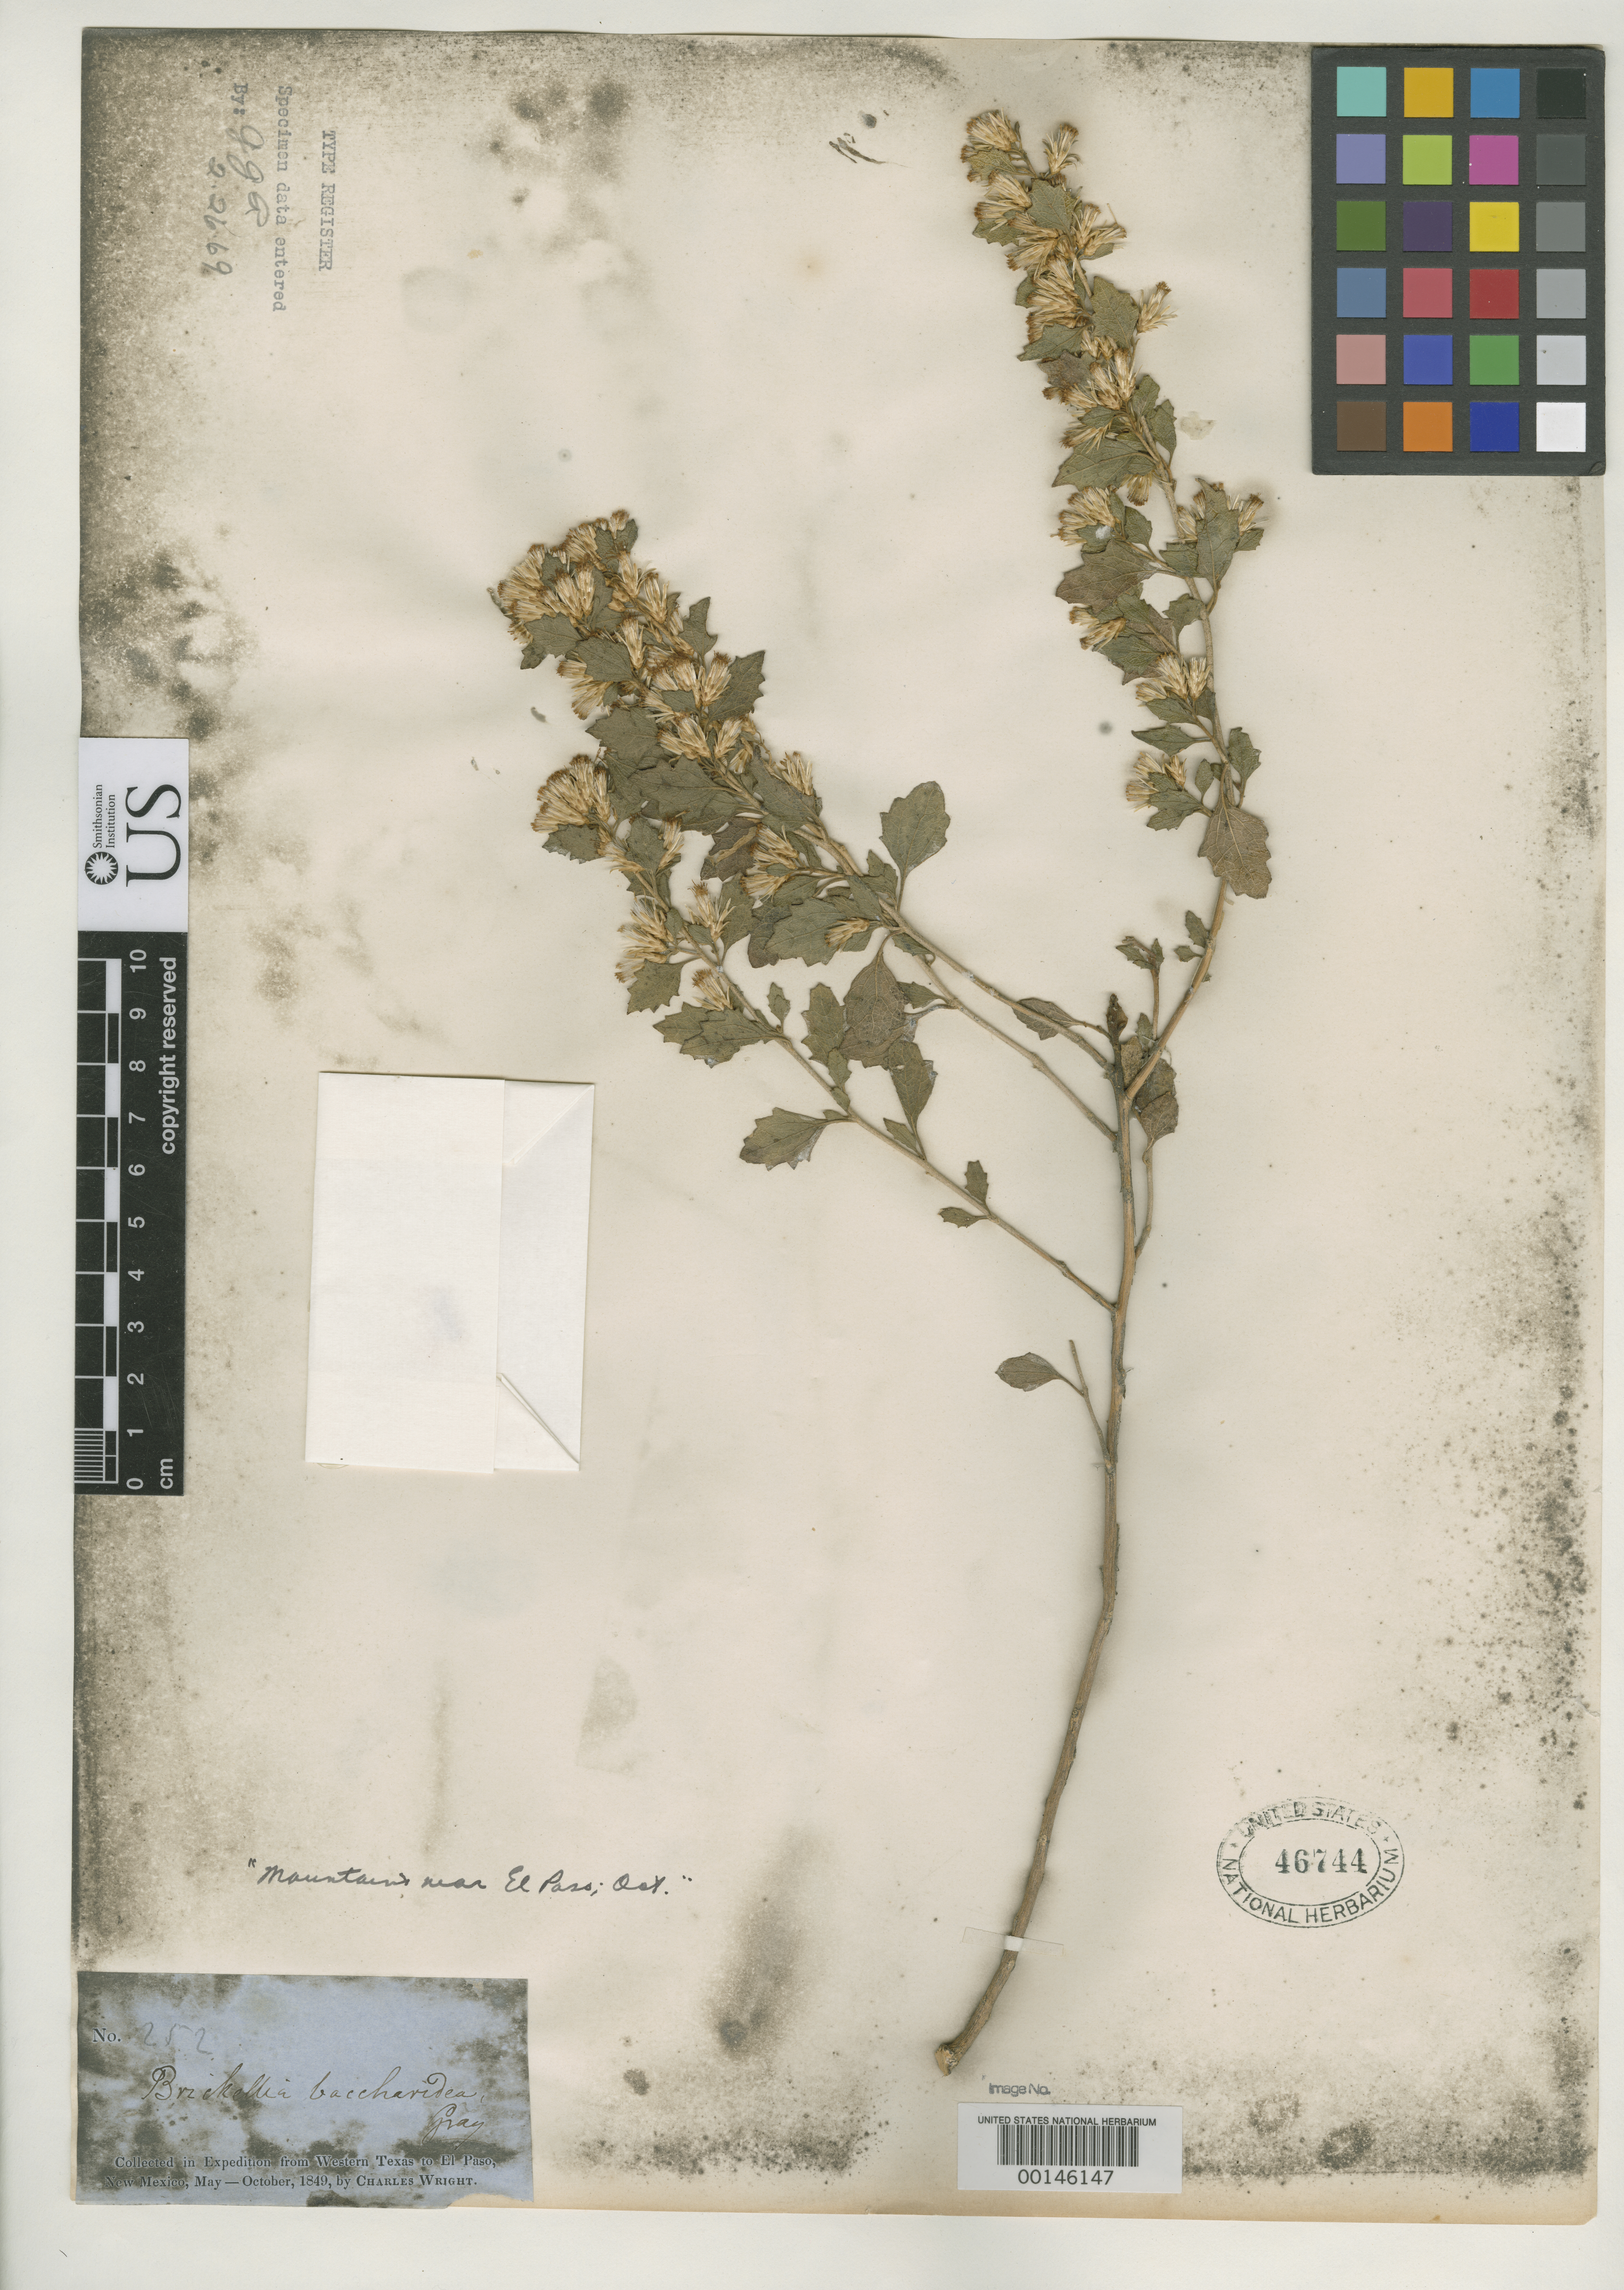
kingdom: Plantae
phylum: Tracheophyta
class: Magnoliopsida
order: Asterales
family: Asteraceae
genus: Brickellia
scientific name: Brickellia baccharidea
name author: A. Gray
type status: Type Collection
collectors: C. Wright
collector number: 252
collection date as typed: May 1849 to -- Oct 1849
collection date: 1849-05/1849-10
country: United States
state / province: Texas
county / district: El Paso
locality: El Paso; Franklin Mountains.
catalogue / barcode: US 46744